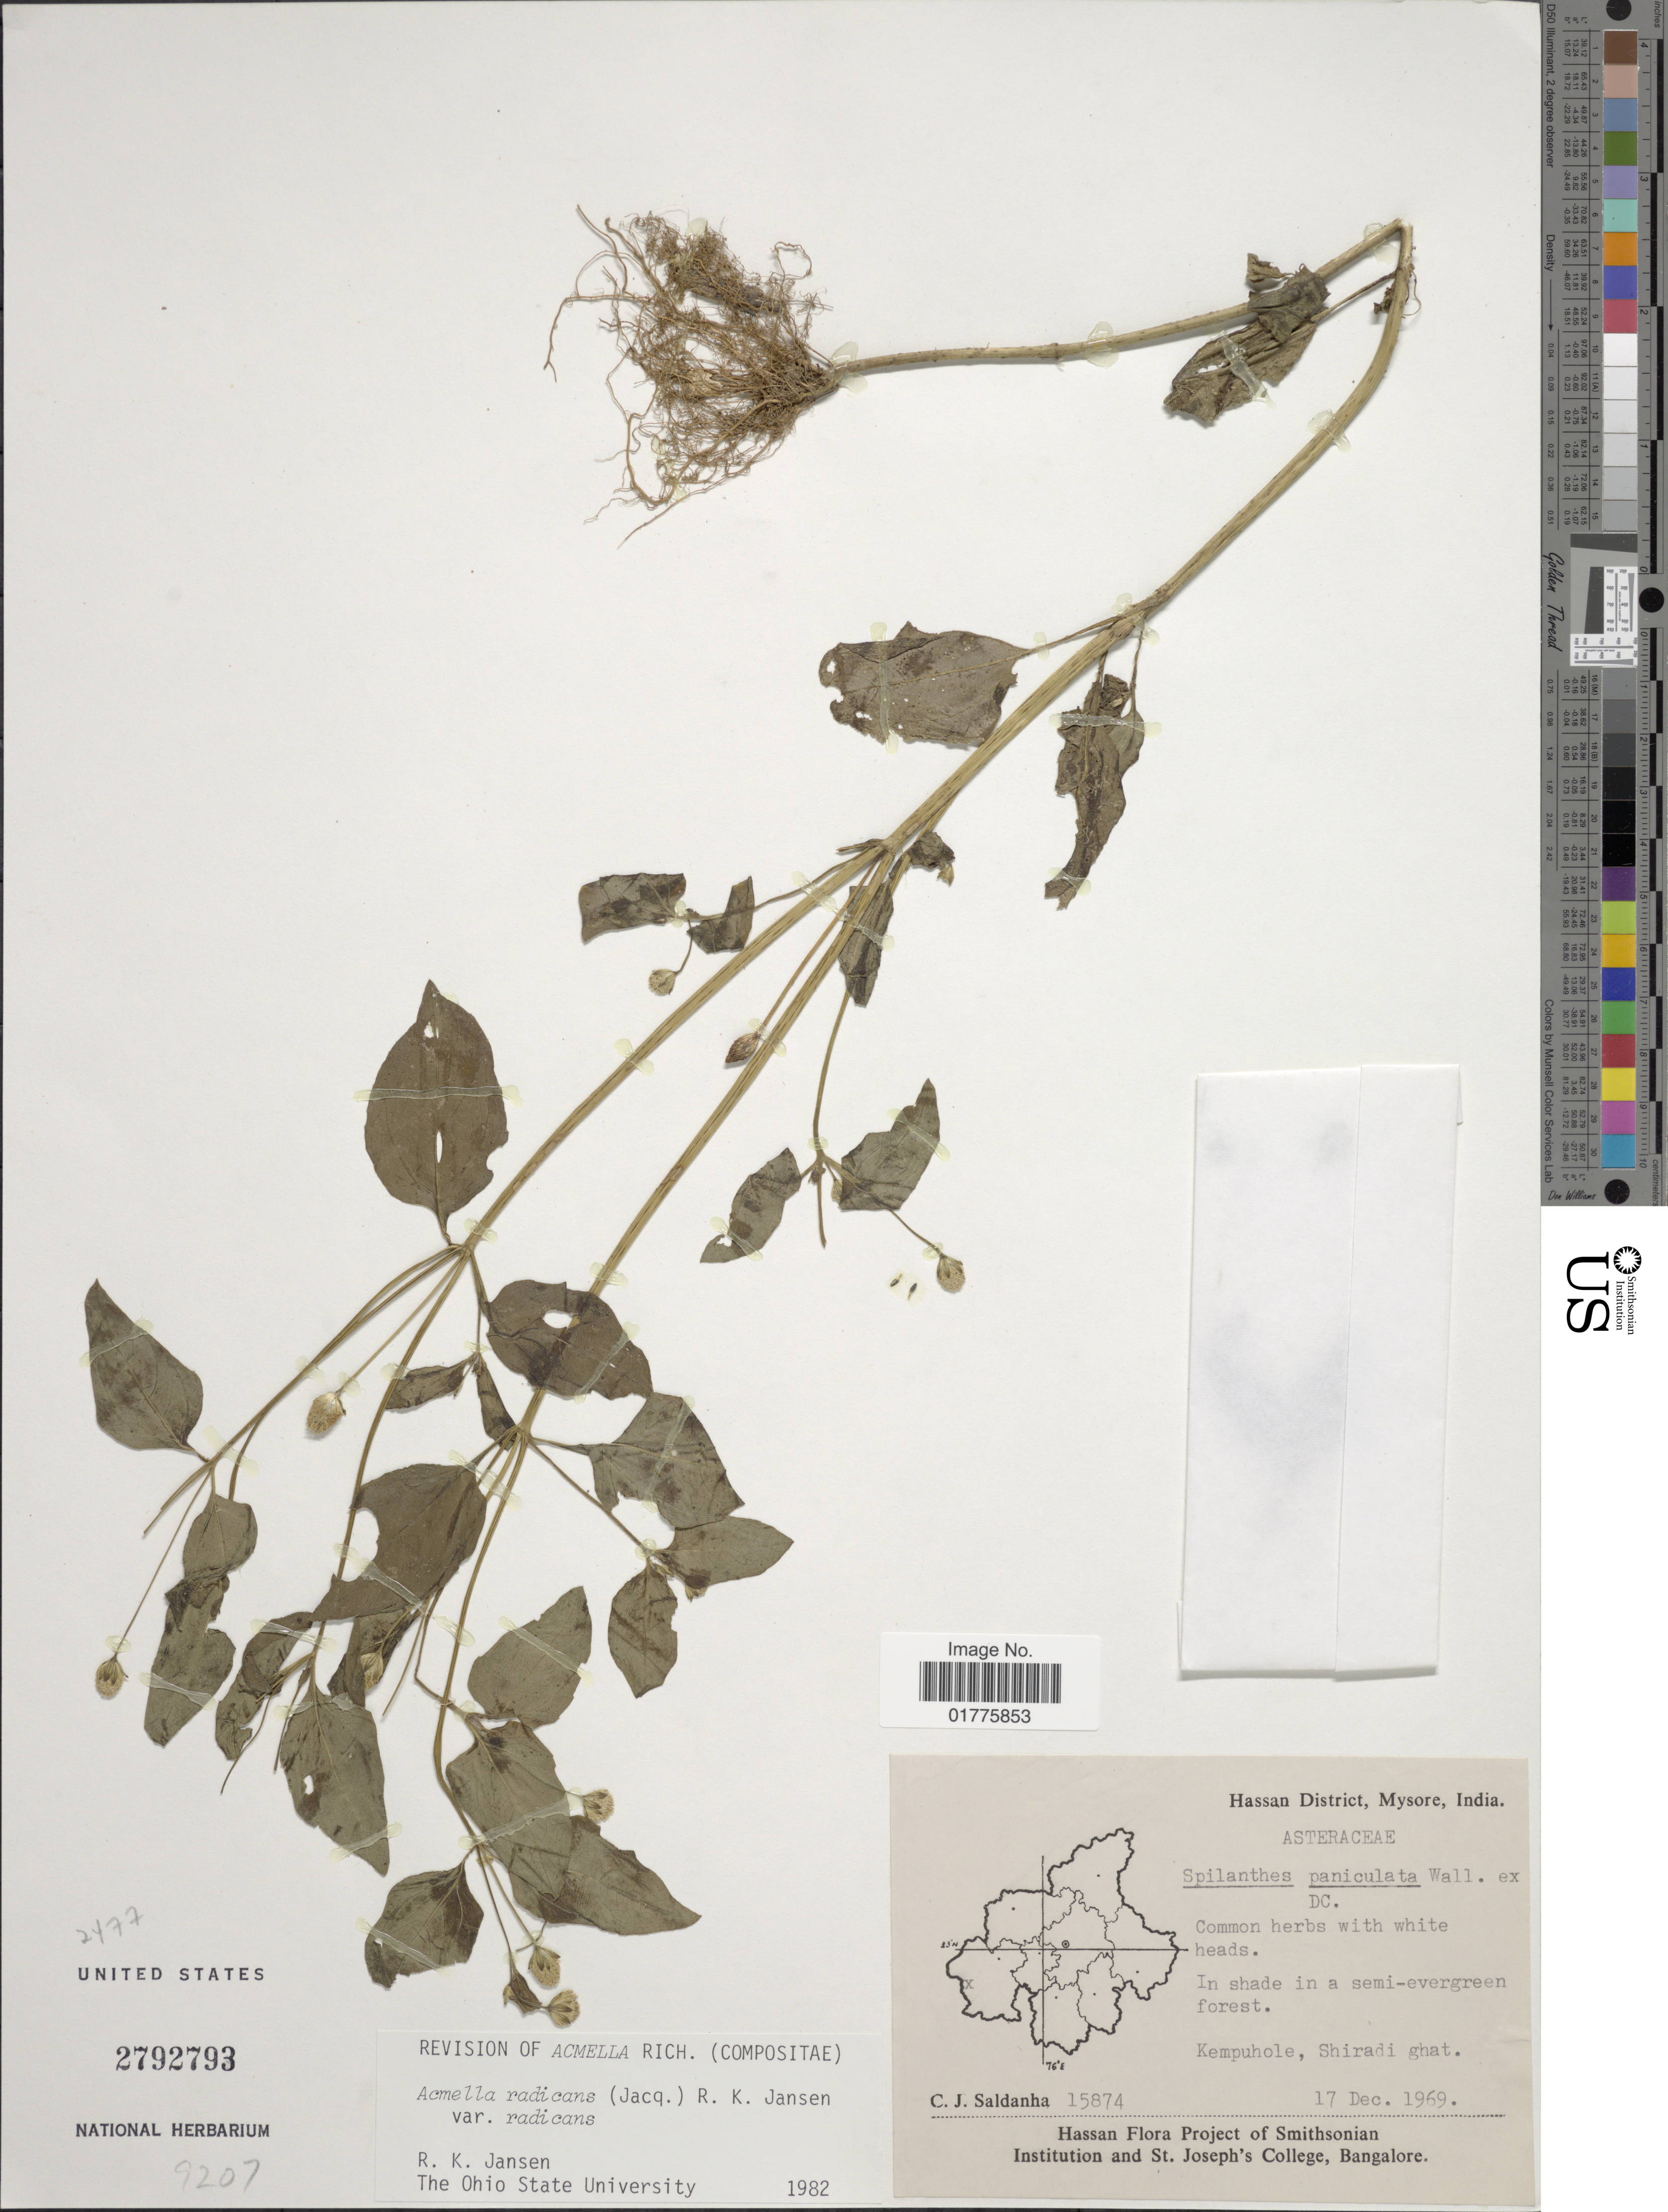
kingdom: Plantae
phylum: Tracheophyta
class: Magnoliopsida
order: Asterales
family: Asteraceae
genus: Acmella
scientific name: Acmella radicans var. radicans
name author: (Jacq.) R.K. Jansen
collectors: C. J. Saldanha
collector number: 15874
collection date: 1969-12-17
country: India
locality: Hassan District, Mysore, Kempuhole, Shiradi ghat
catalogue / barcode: US 2792793